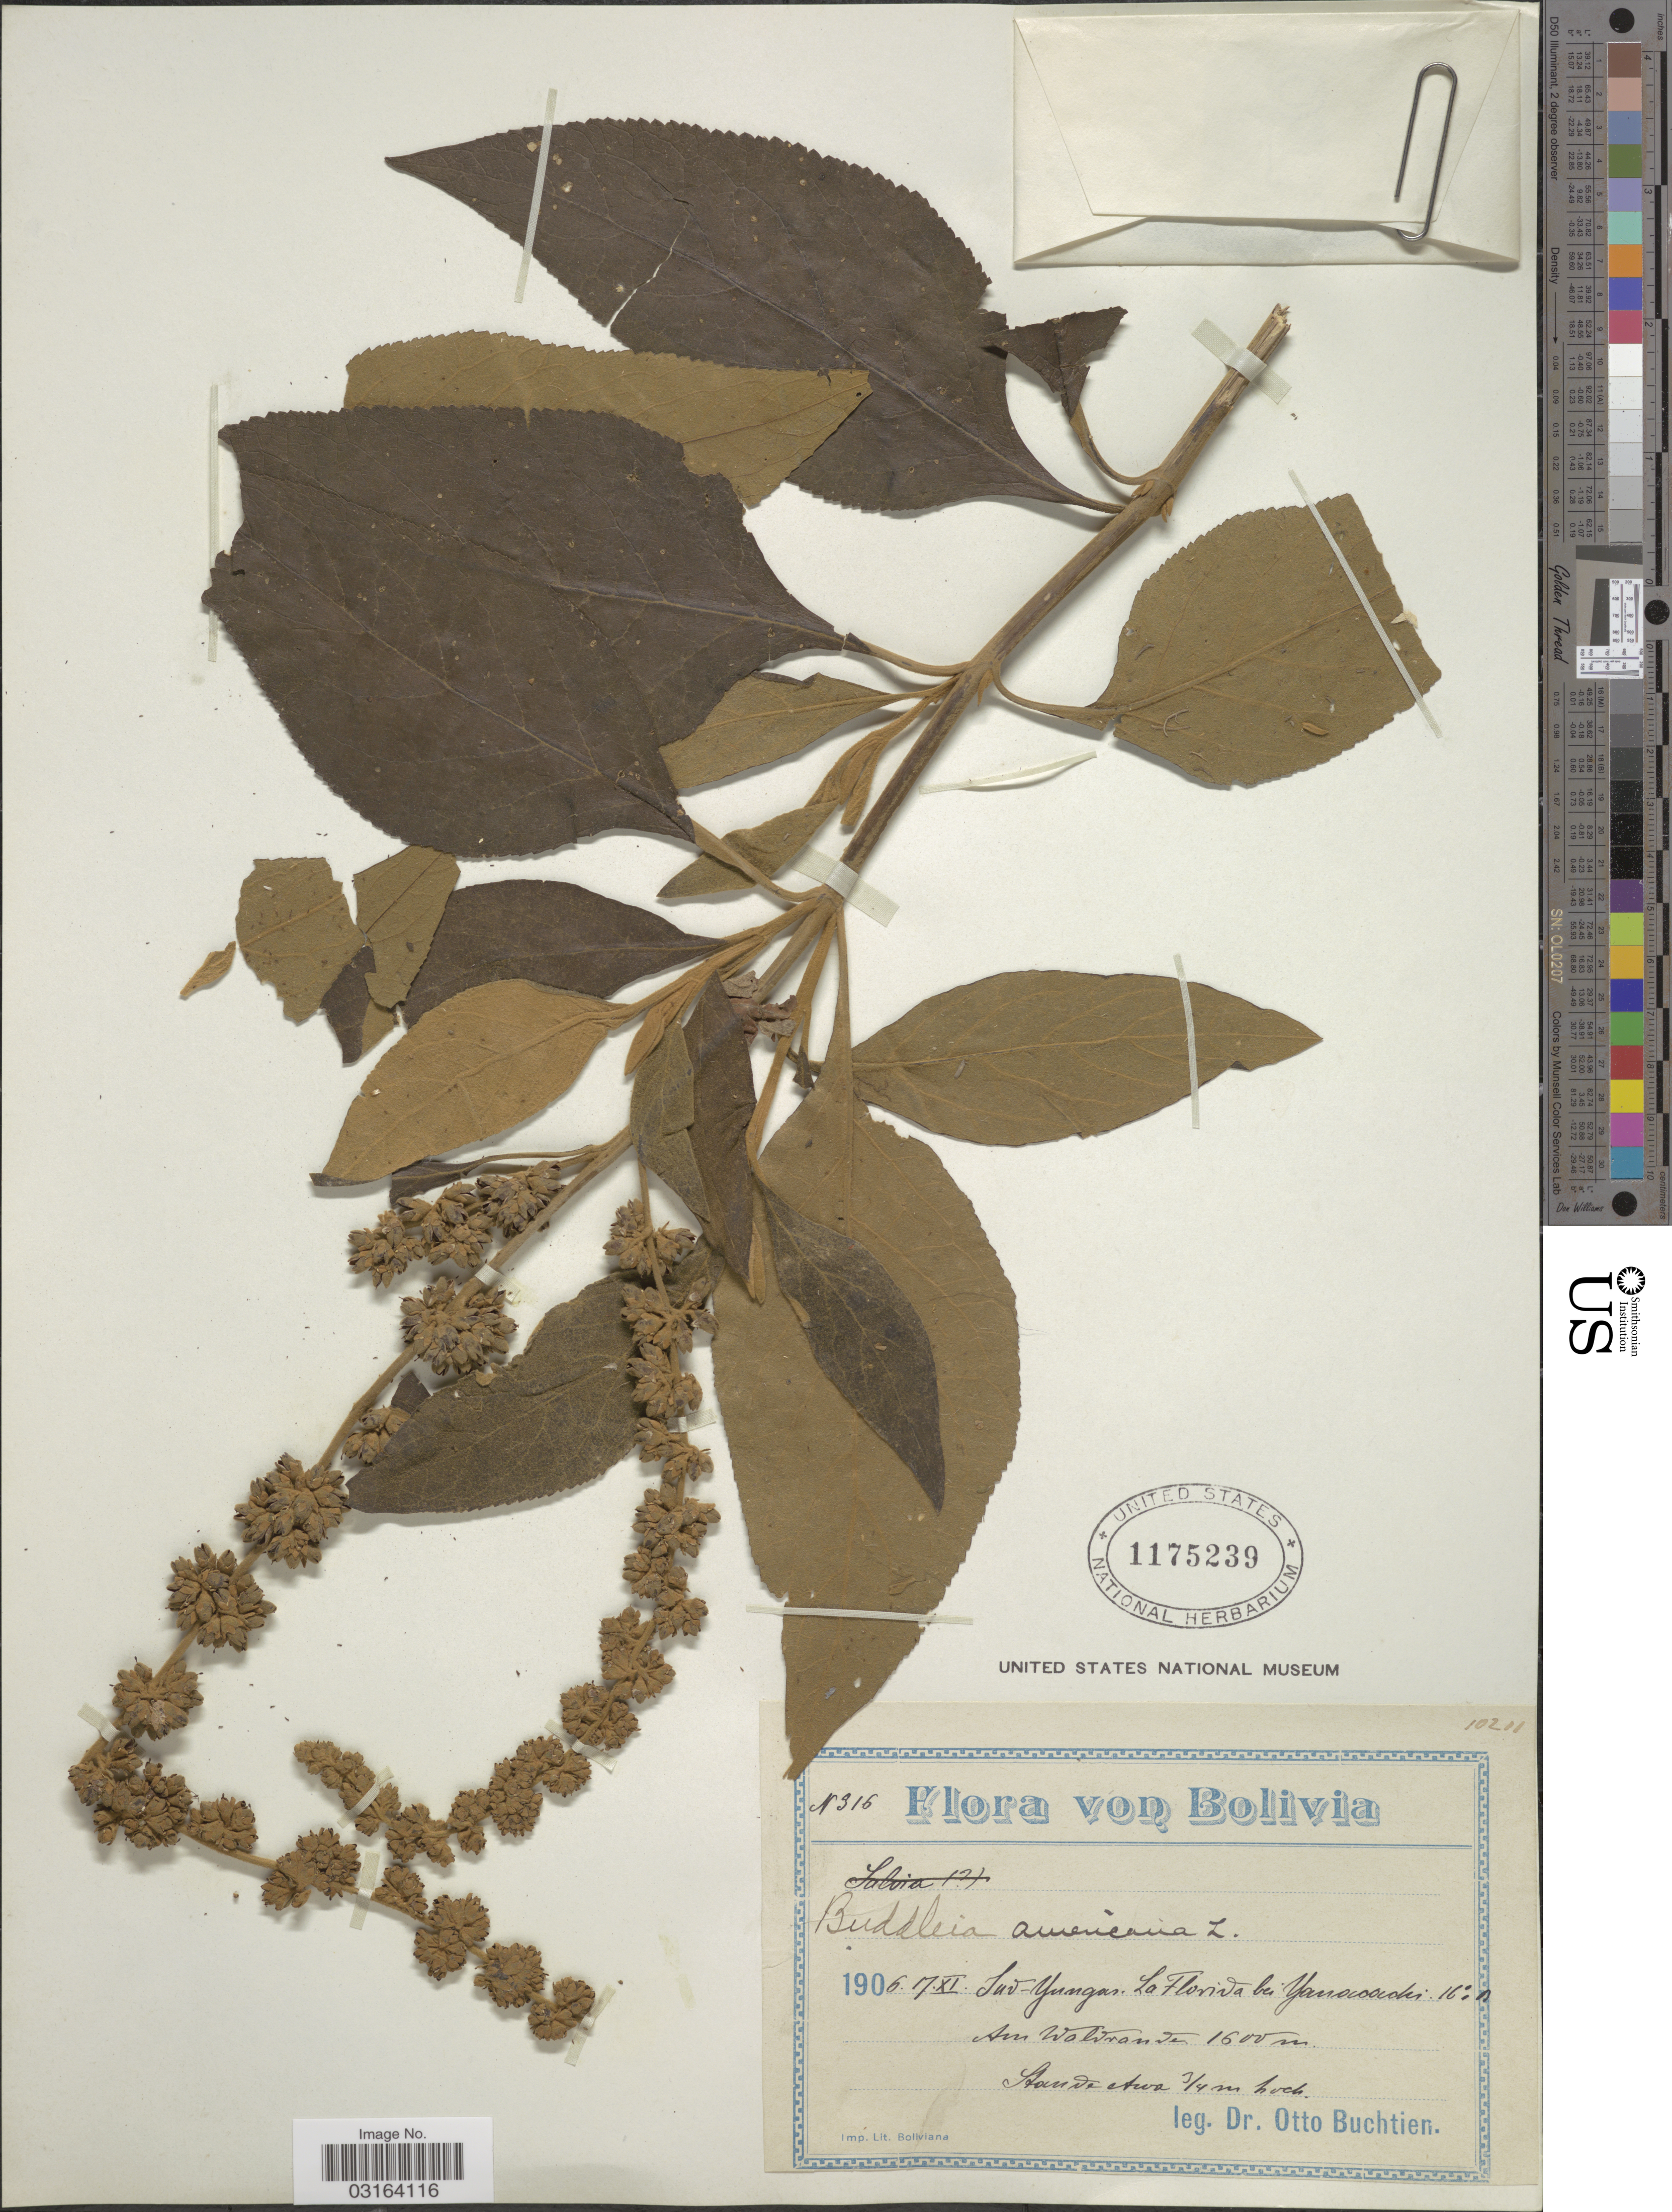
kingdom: Plantae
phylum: Tracheophyta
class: Magnoliopsida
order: Lamiales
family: Scrophulariaceae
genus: Buddleja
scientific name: Buddleja americana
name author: L.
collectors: O. Buchtien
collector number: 316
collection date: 1906-11-17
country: Bolivia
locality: Sud-Yungas. La Florida bei Yanacachi 16°n. Am Waldrande.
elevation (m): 1600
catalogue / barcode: US 1175239